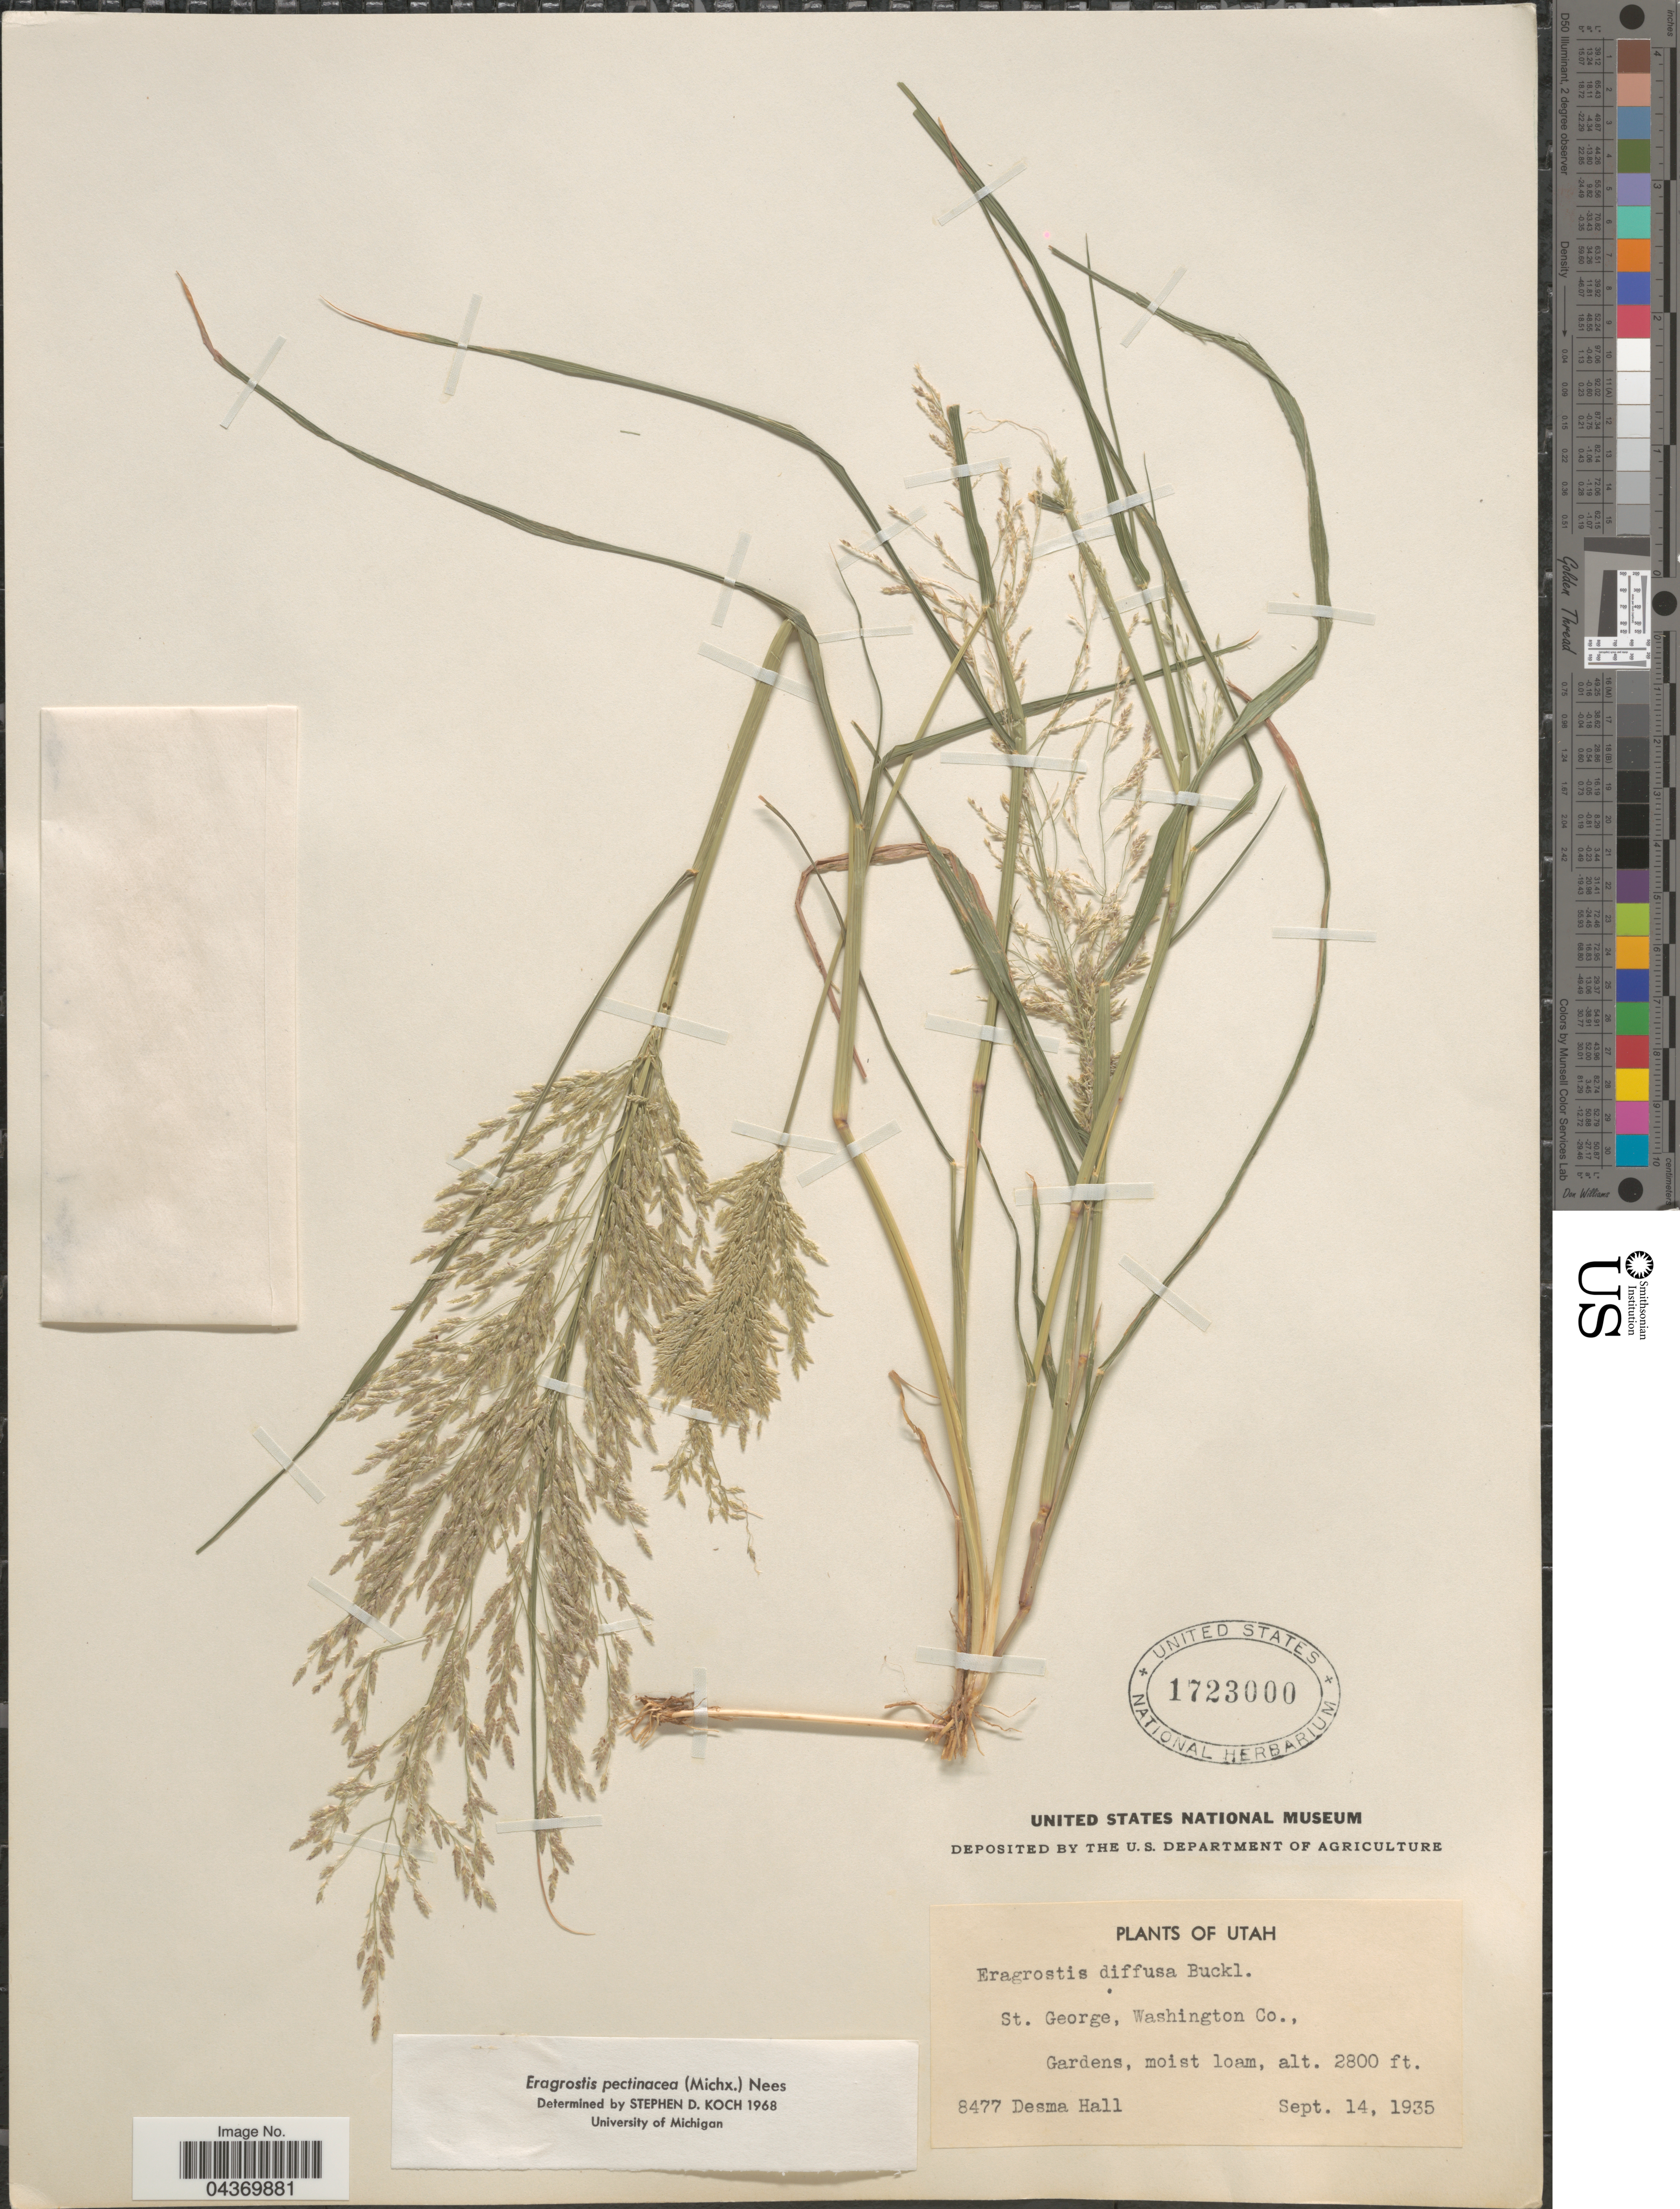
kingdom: Plantae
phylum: Tracheophyta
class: Liliopsida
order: Poales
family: Poaceae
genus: Eragrostis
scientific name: Eragrostis pectinacea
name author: (Michx.) Nees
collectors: D. Hall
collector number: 8477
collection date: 1935-09-14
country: United States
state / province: Utah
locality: St. George, Washington Co. Gardens.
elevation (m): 853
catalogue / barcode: US 1723000